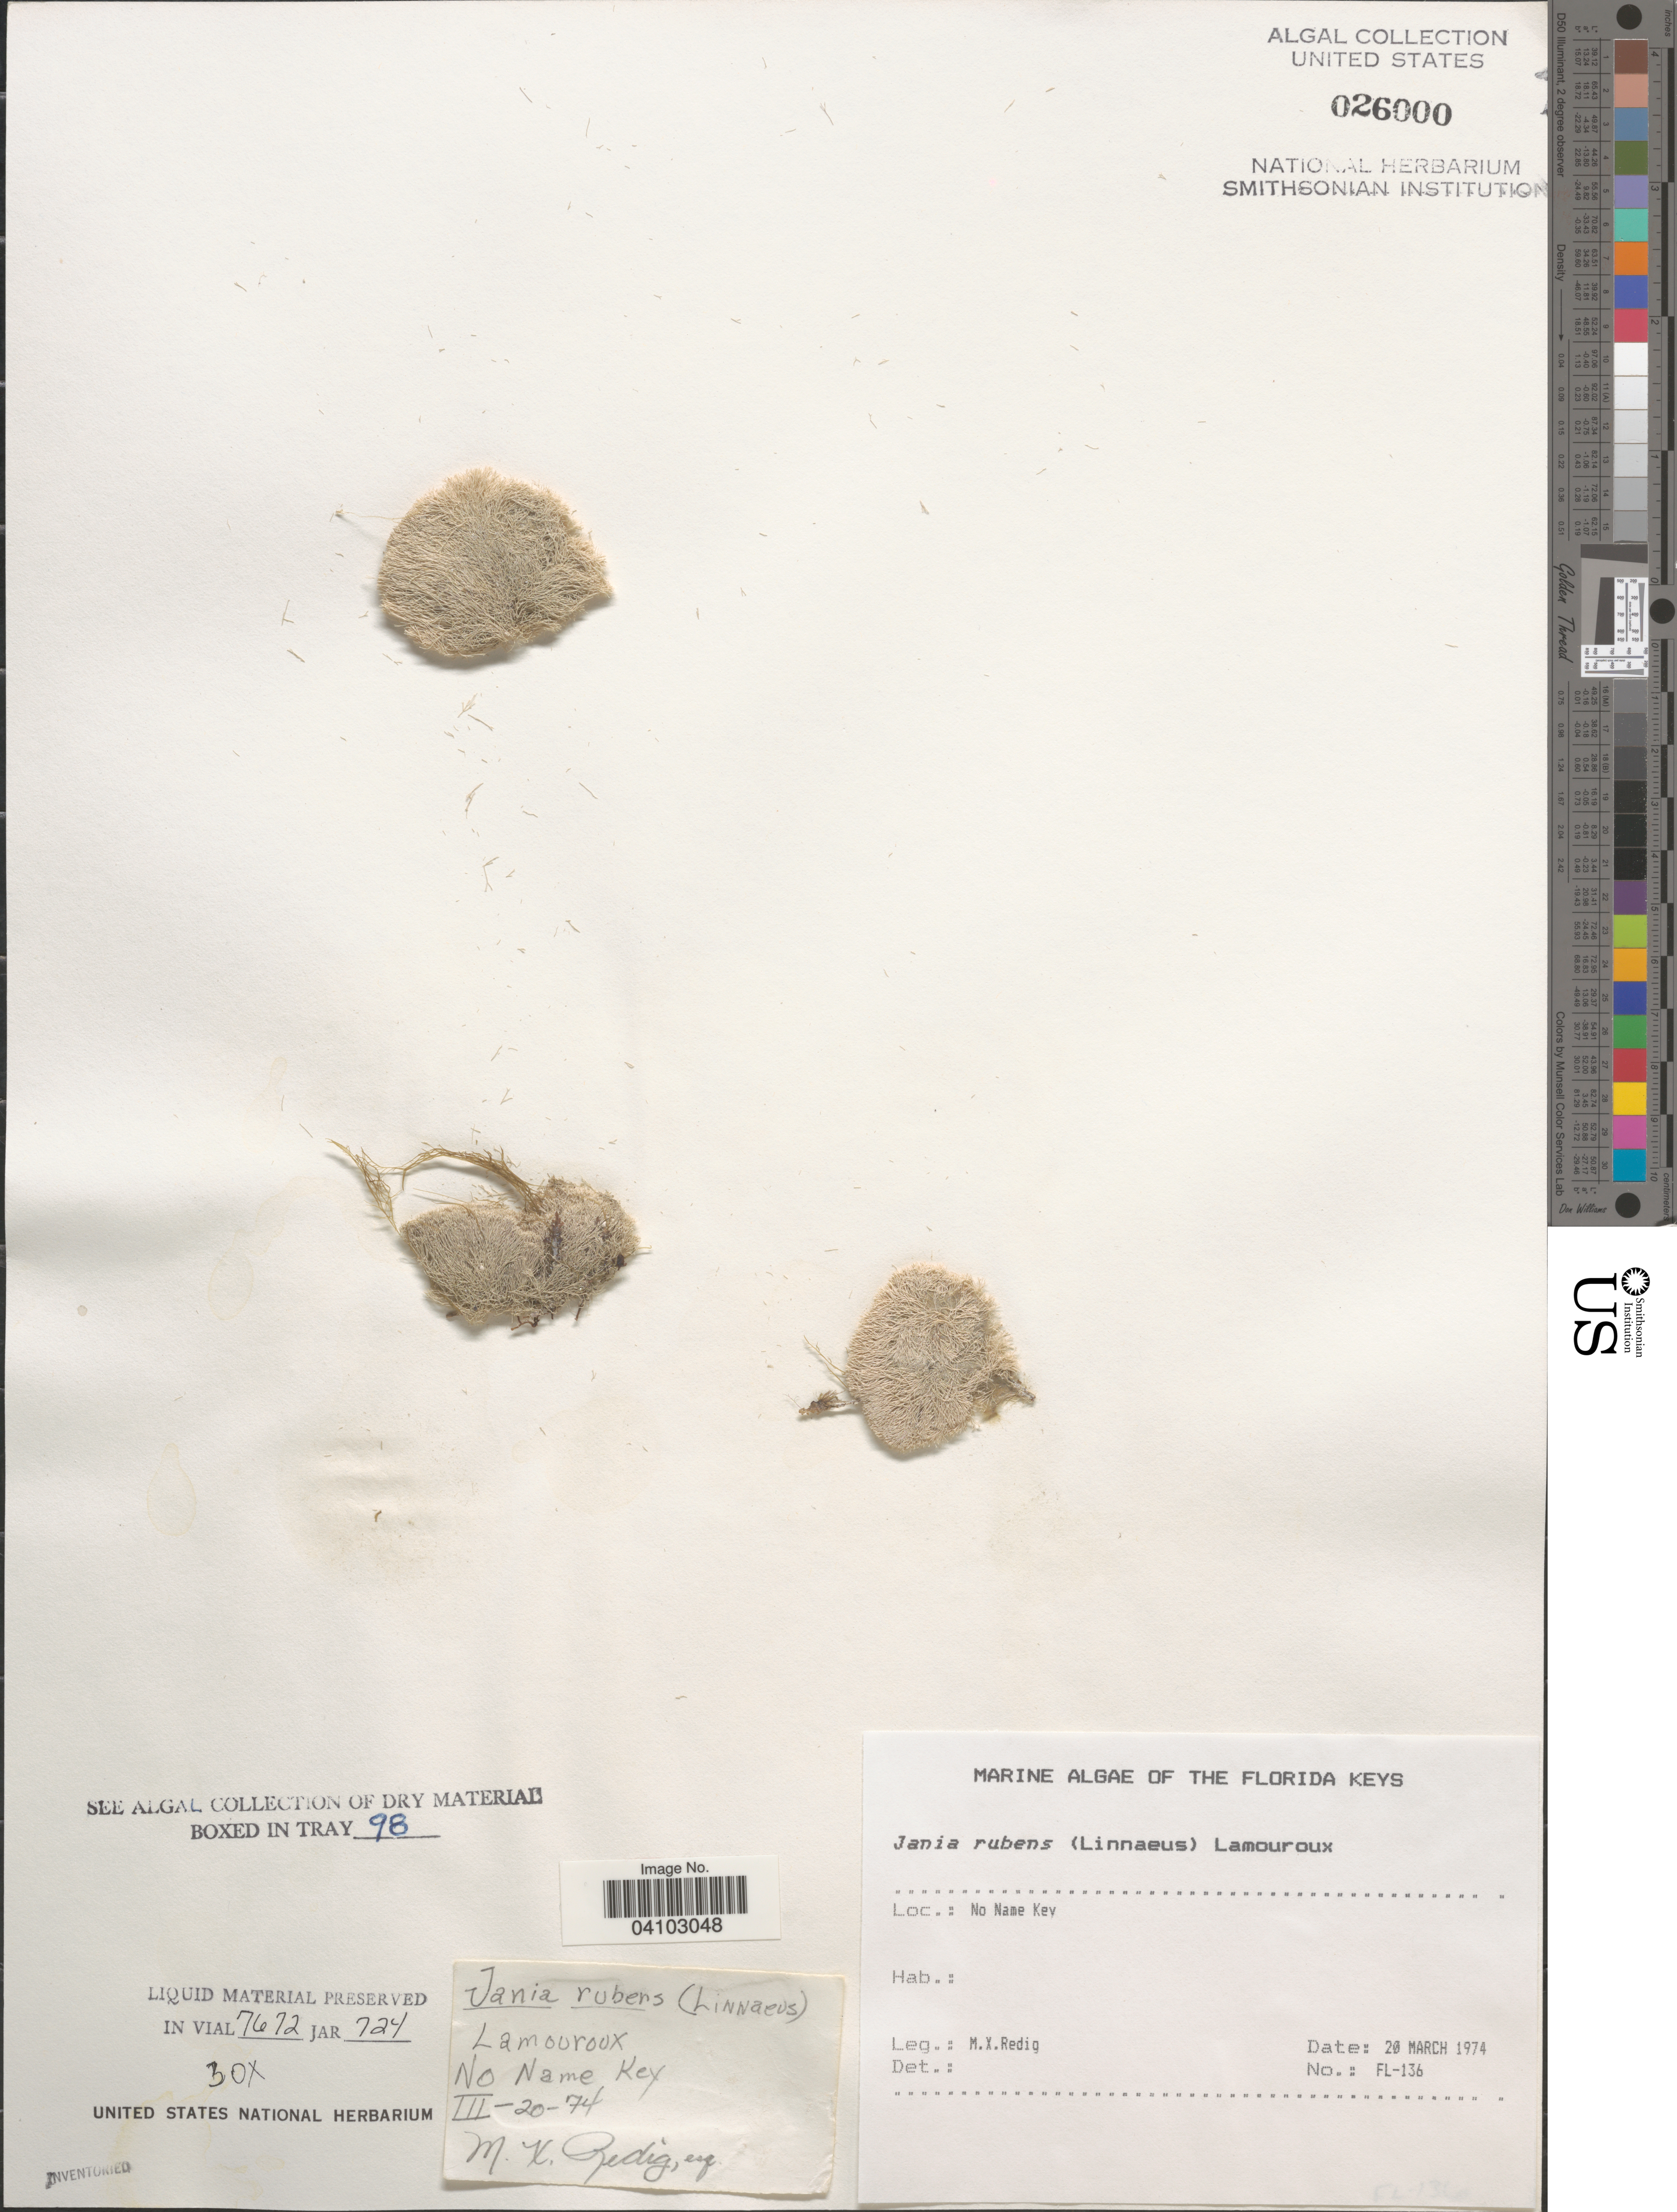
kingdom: Plantae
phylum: Rhodophyta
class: Florideophyceae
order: Corallinales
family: Corallinaceae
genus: Jania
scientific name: Jania rubens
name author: (L.) J.V.Lamouroux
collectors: M. Redig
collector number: FL-136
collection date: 1974-03-20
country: United States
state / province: Florida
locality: The Florida Keys. No Name Key.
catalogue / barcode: US 26000